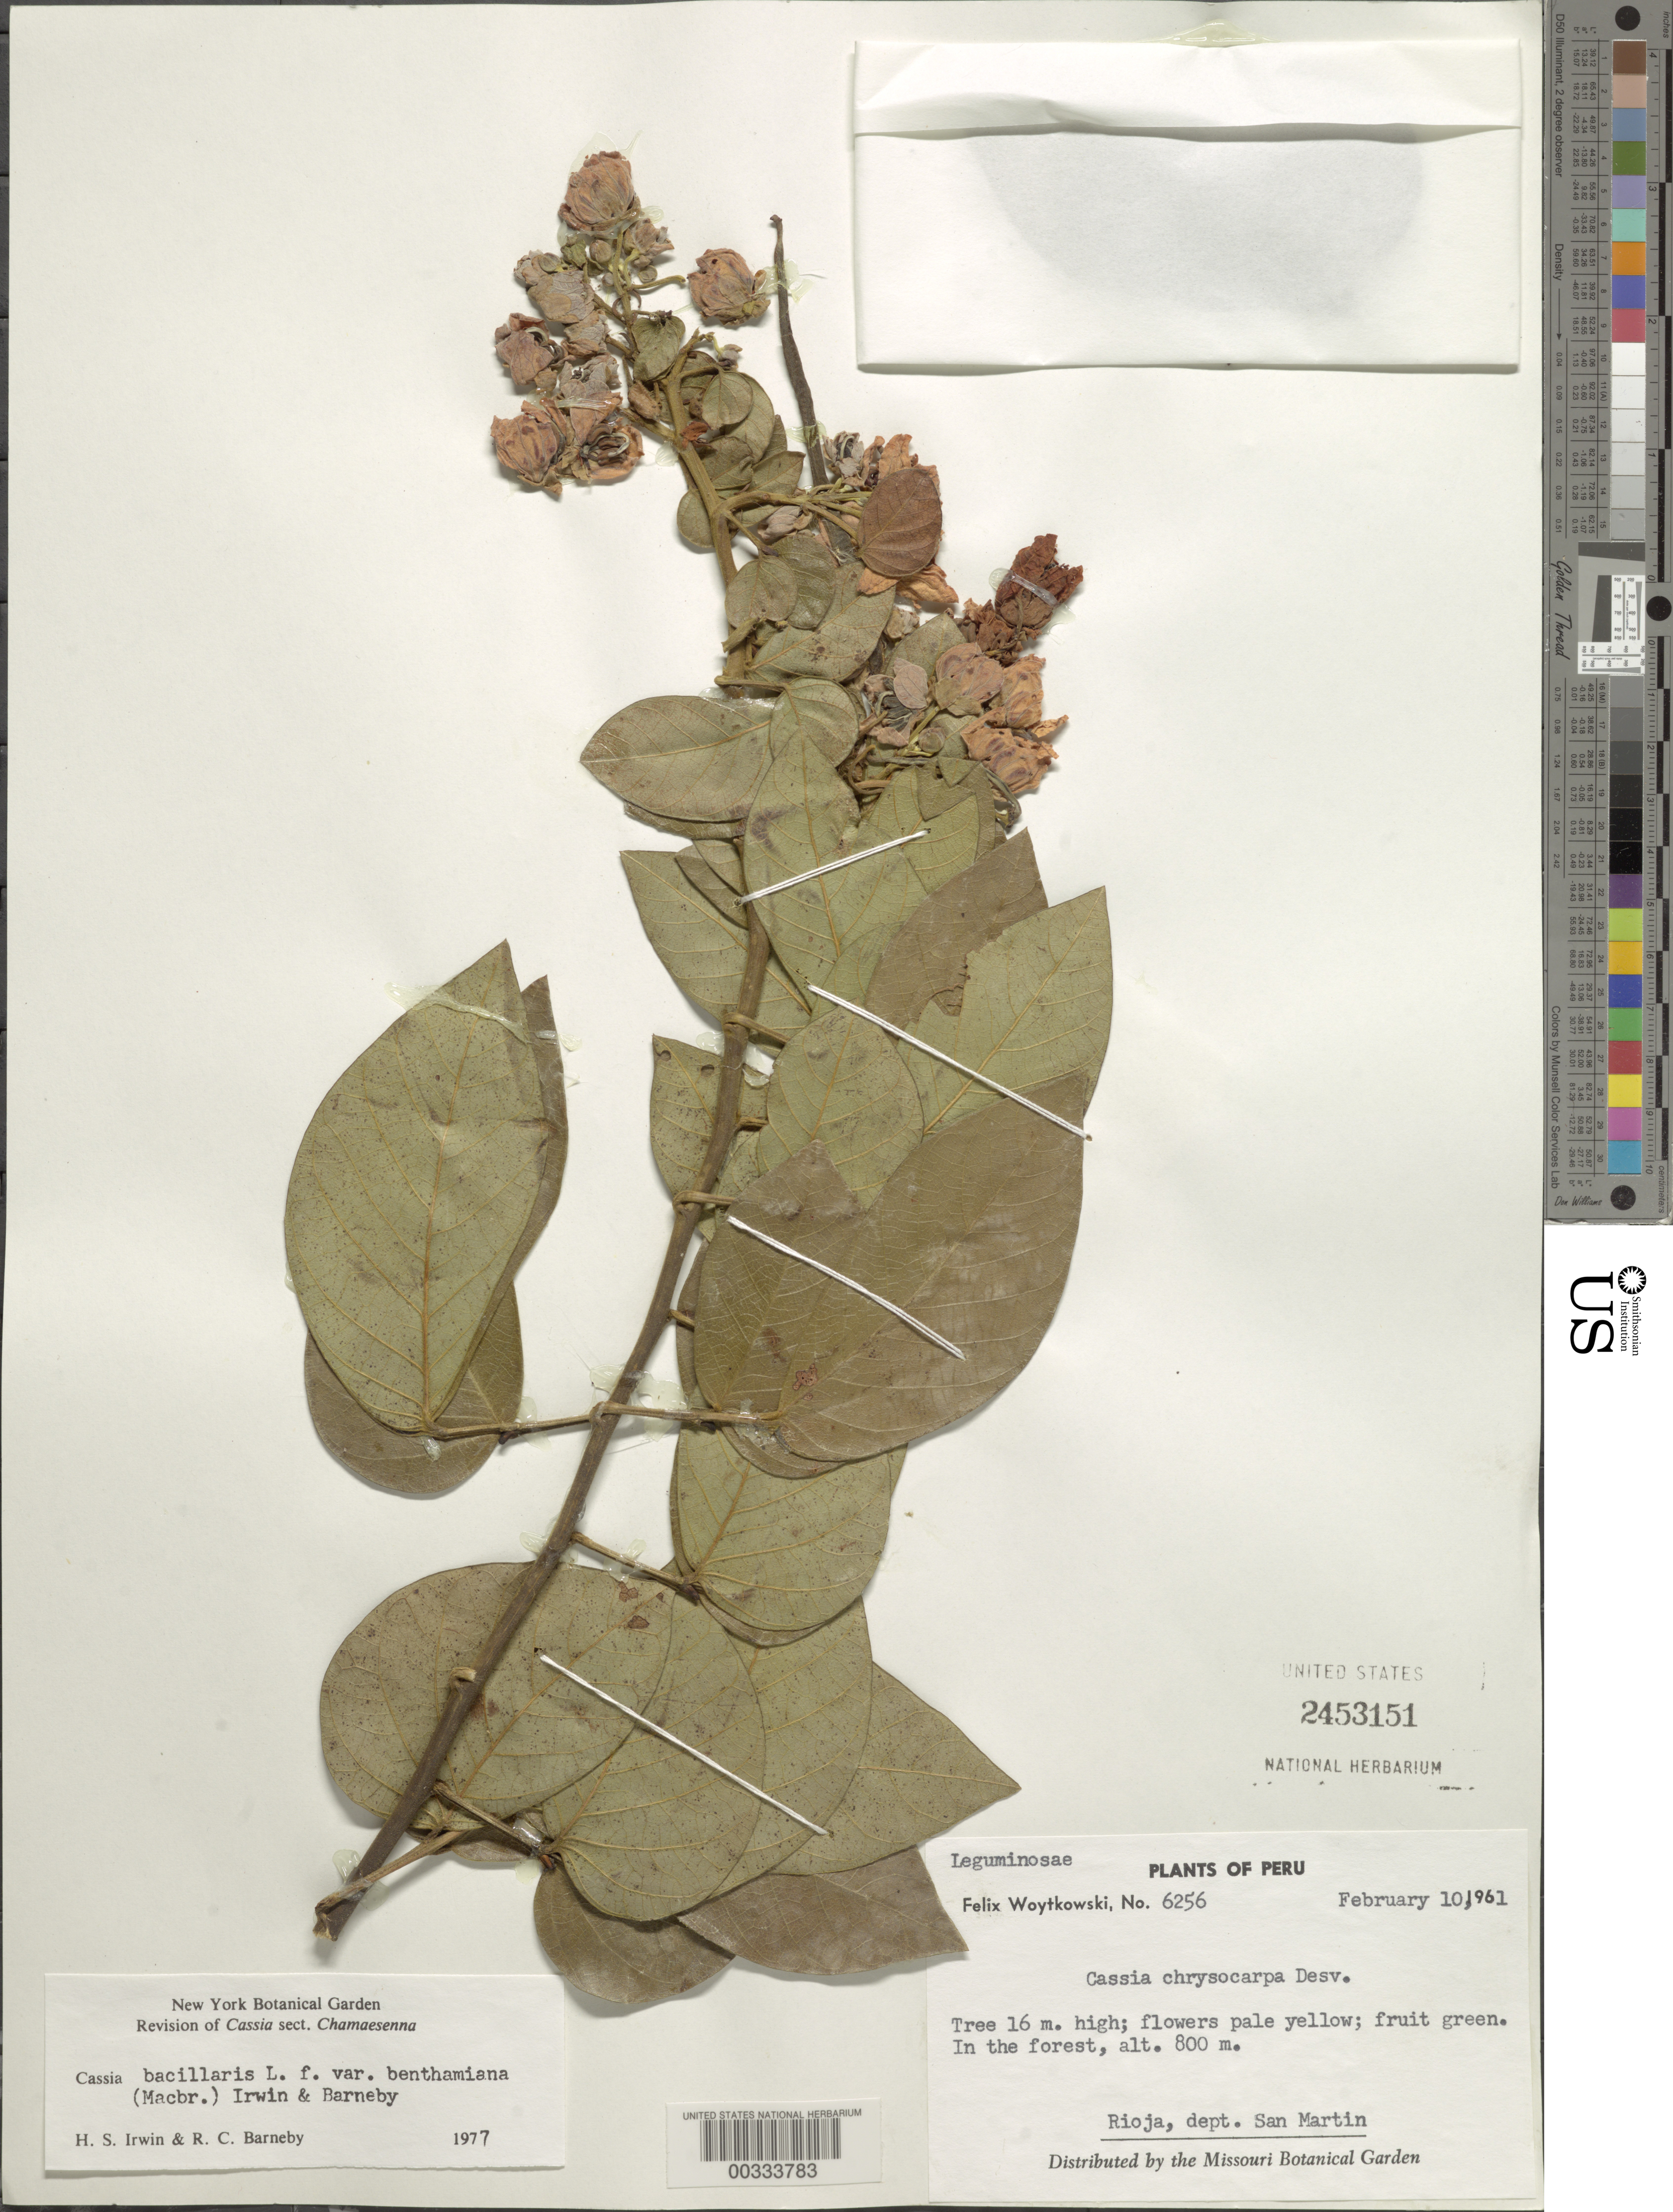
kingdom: Plantae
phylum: Tracheophyta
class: Magnoliopsida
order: Fabales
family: Fabaceae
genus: Senna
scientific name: Senna bacillaris var. benthamiana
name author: (J.F. Macbr.) H.S. Irwin & Barneby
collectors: F. Woytkowski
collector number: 6256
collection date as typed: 10 Feb 1961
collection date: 1961-02-10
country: Peru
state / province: San Martín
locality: Rioja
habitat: Forest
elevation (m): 800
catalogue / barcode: US 2453151